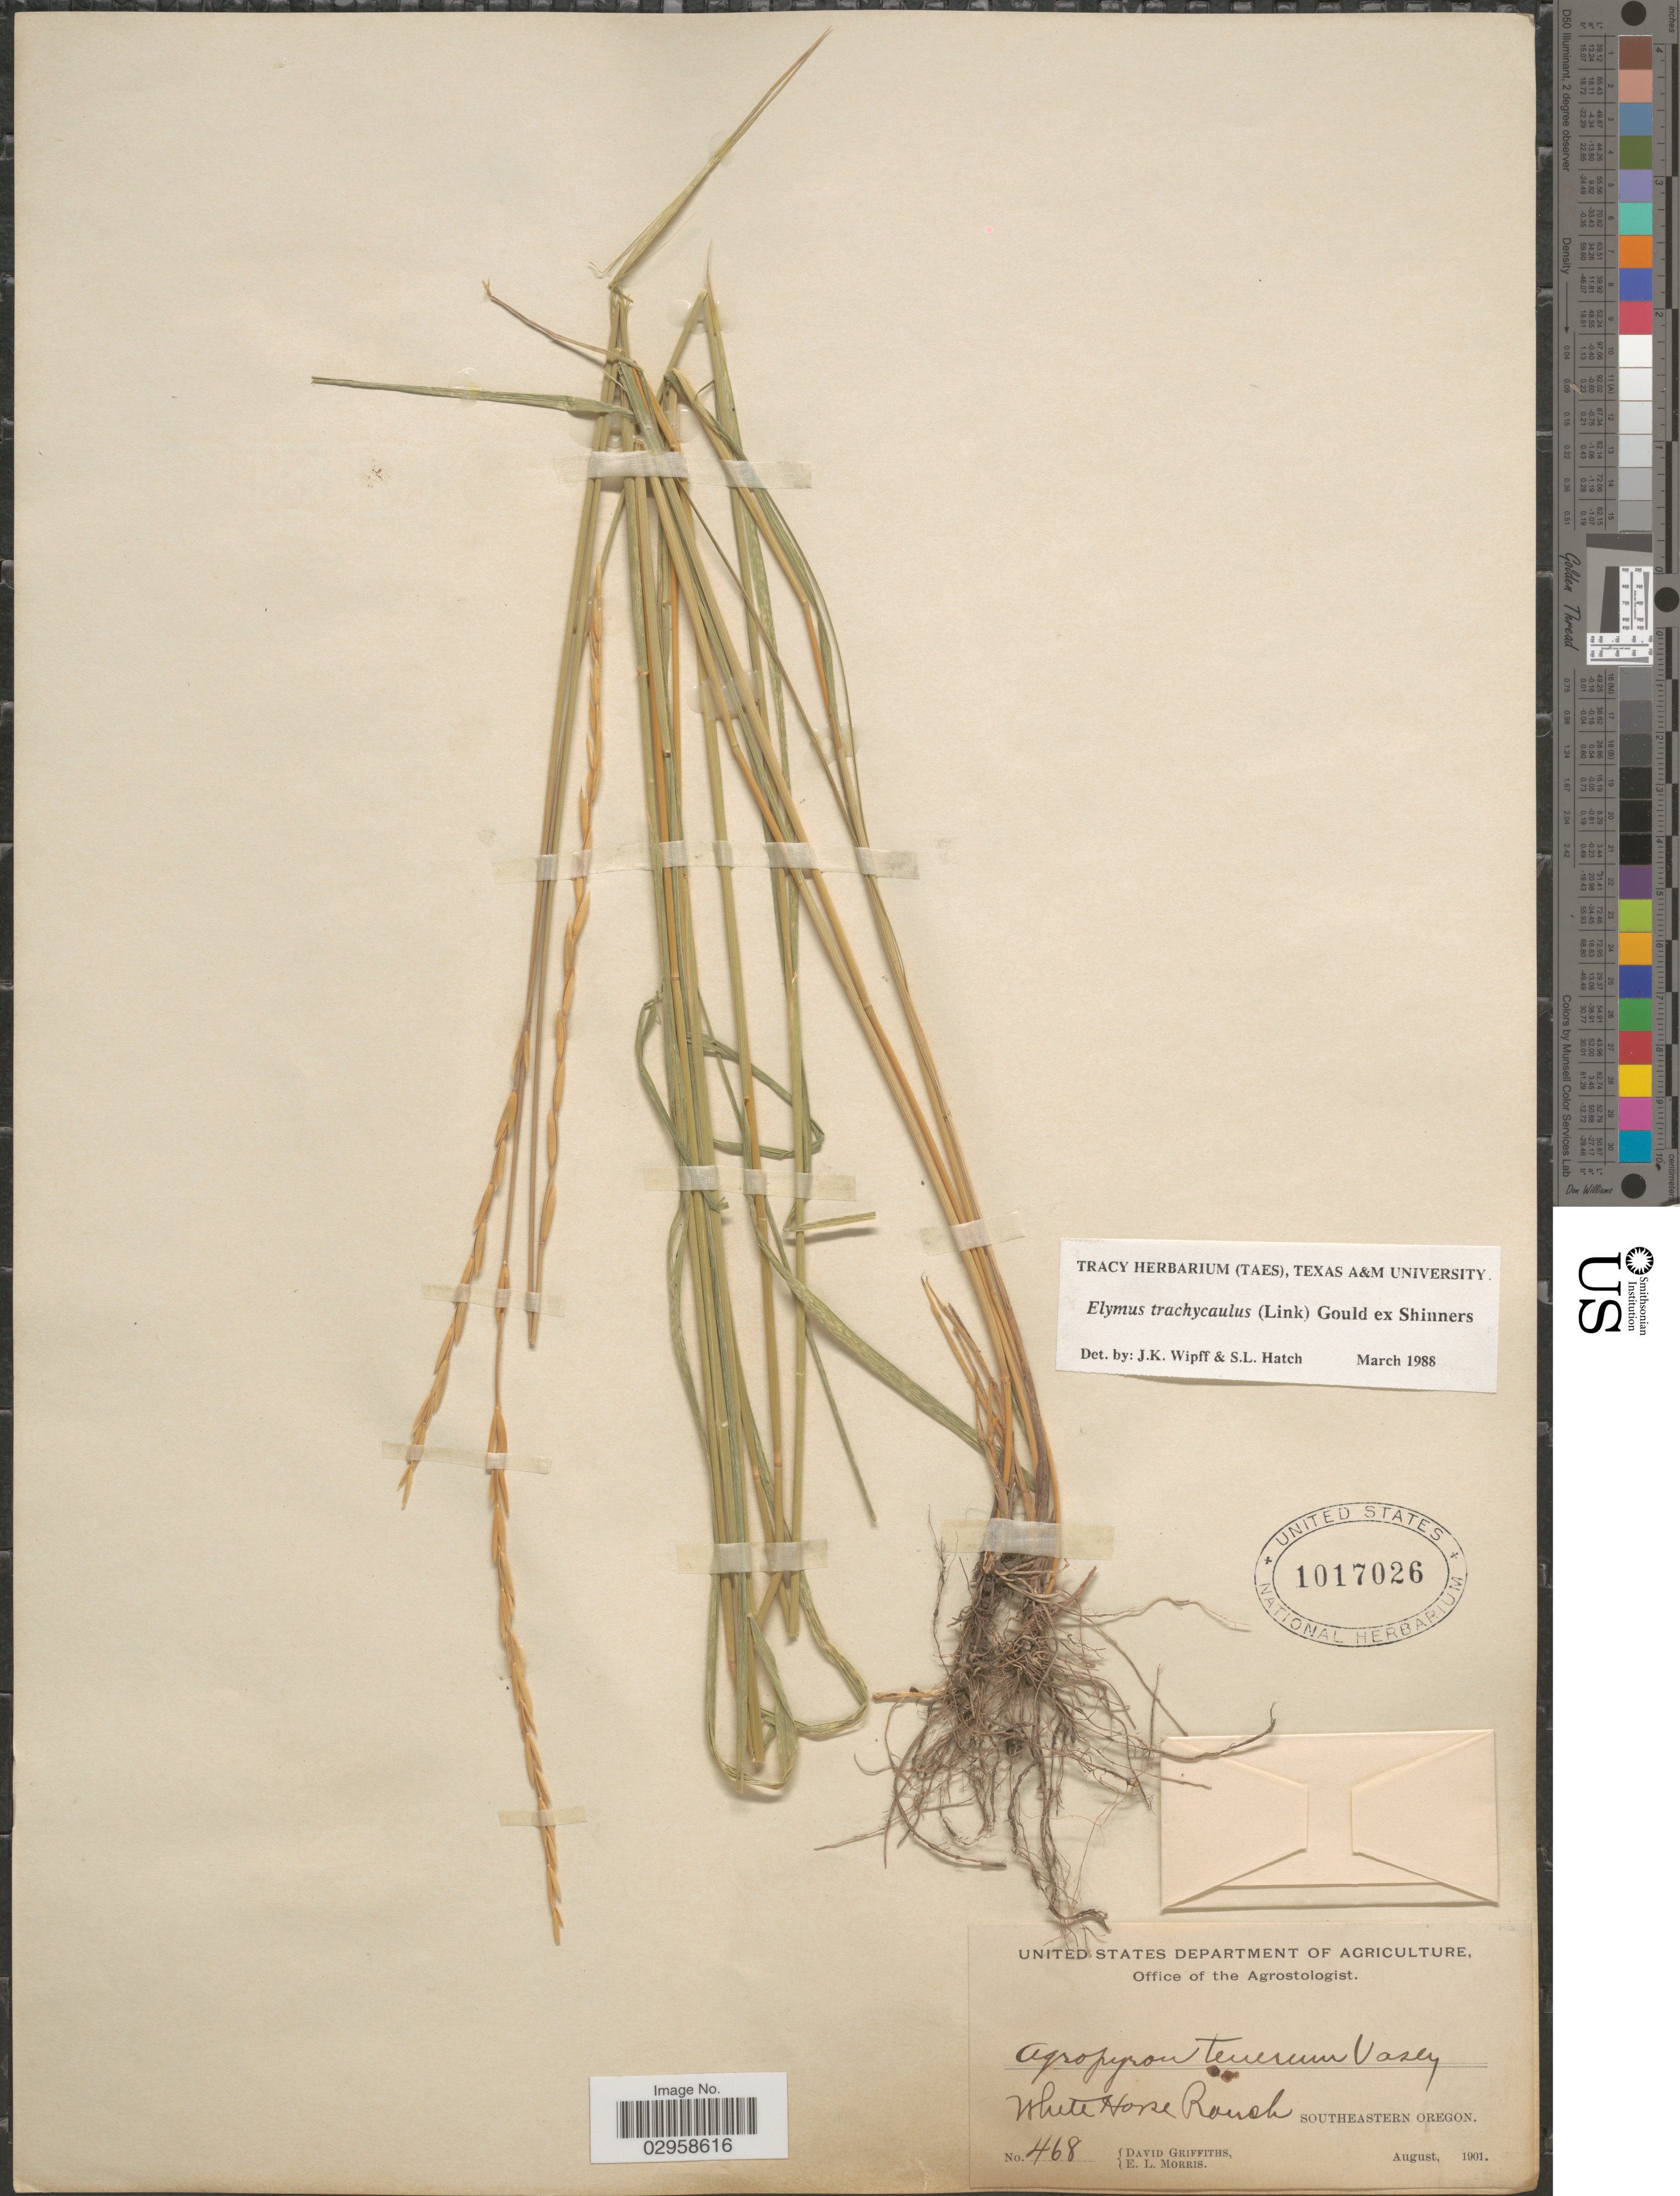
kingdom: Plantae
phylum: Tracheophyta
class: Liliopsida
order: Poales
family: Poaceae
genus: Elymus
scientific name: Elymus trachycaulus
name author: (Link) Gould ex Shinners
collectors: D. Griffiths & E. Morris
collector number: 468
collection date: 1901-08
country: United States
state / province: Oregon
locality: White Horse Ranch. Southeastern Oregon.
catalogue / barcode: US 1017026